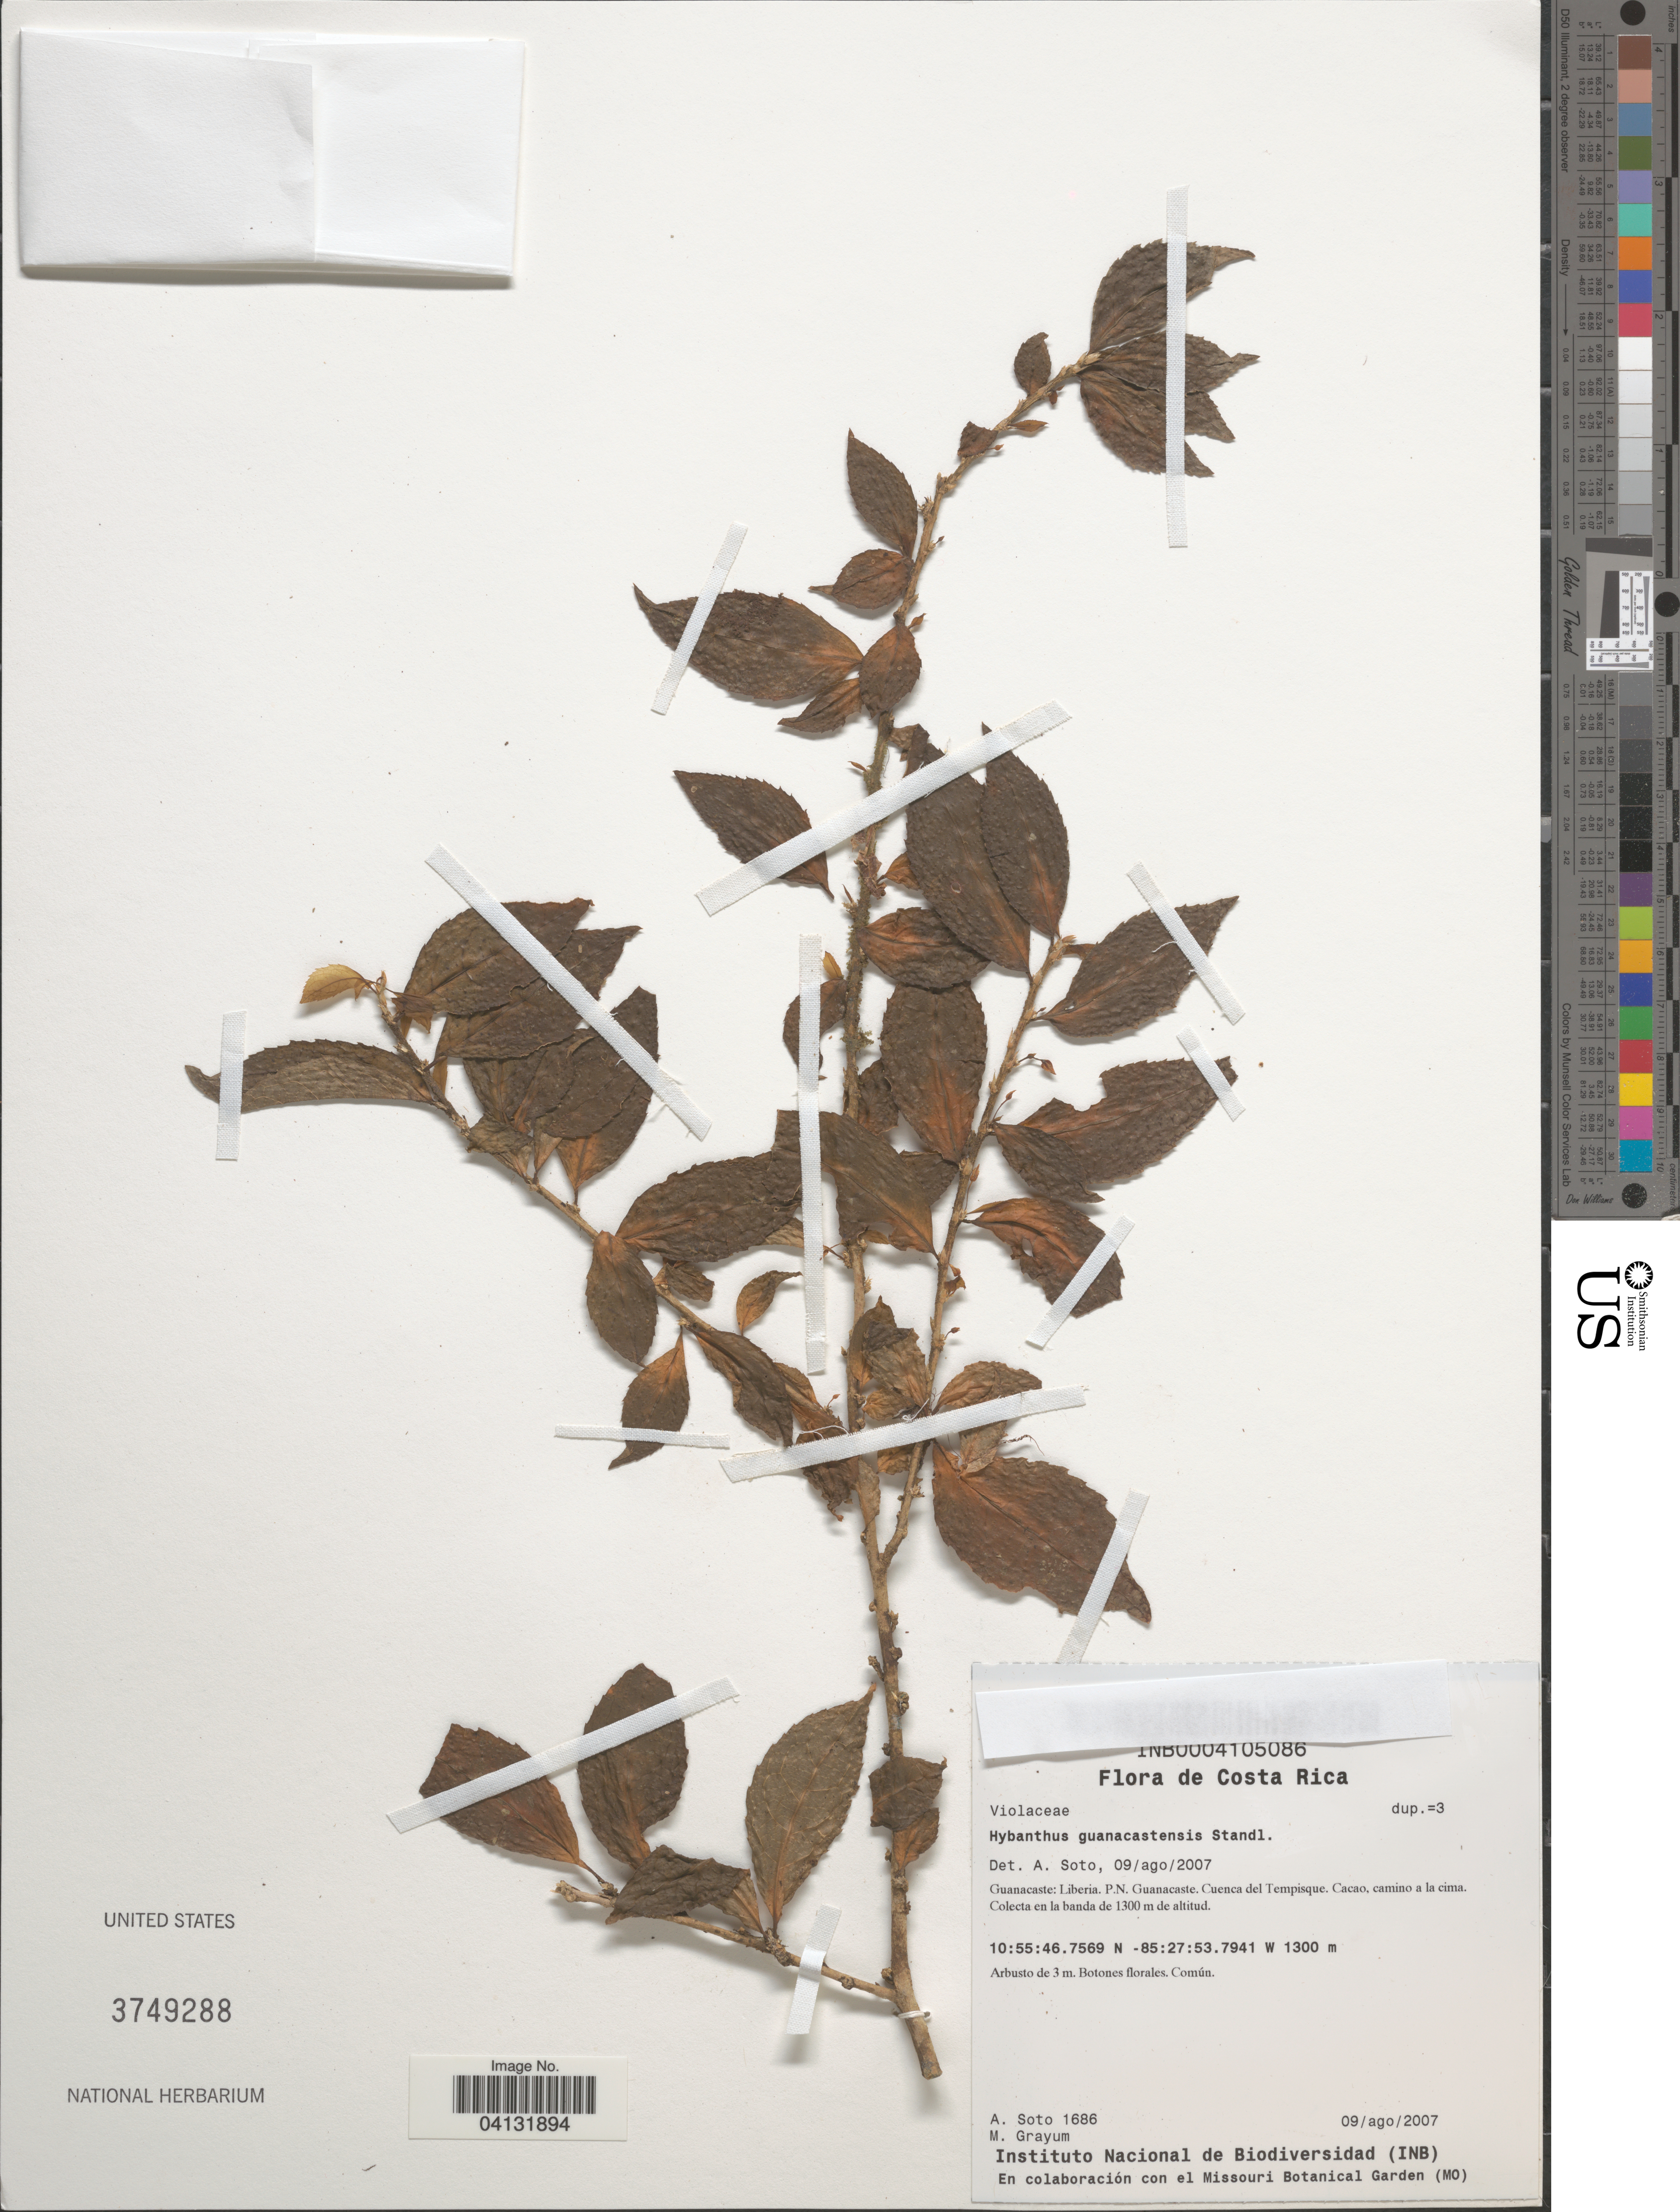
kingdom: Plantae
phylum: Tracheophyta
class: Magnoliopsida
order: Malpighiales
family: Violaceae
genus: Hybanthus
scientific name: Hybanthus guanacastensis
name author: Standl.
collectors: A. Soto & M. H. Grayum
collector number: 1686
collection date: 2007-08-09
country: Costa Rica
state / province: Guanacaste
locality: Liberia. P.N. Guanacaste. Cuenca del Tempisque. Cacao, camino a la cima.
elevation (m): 1300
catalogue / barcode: US 3749288